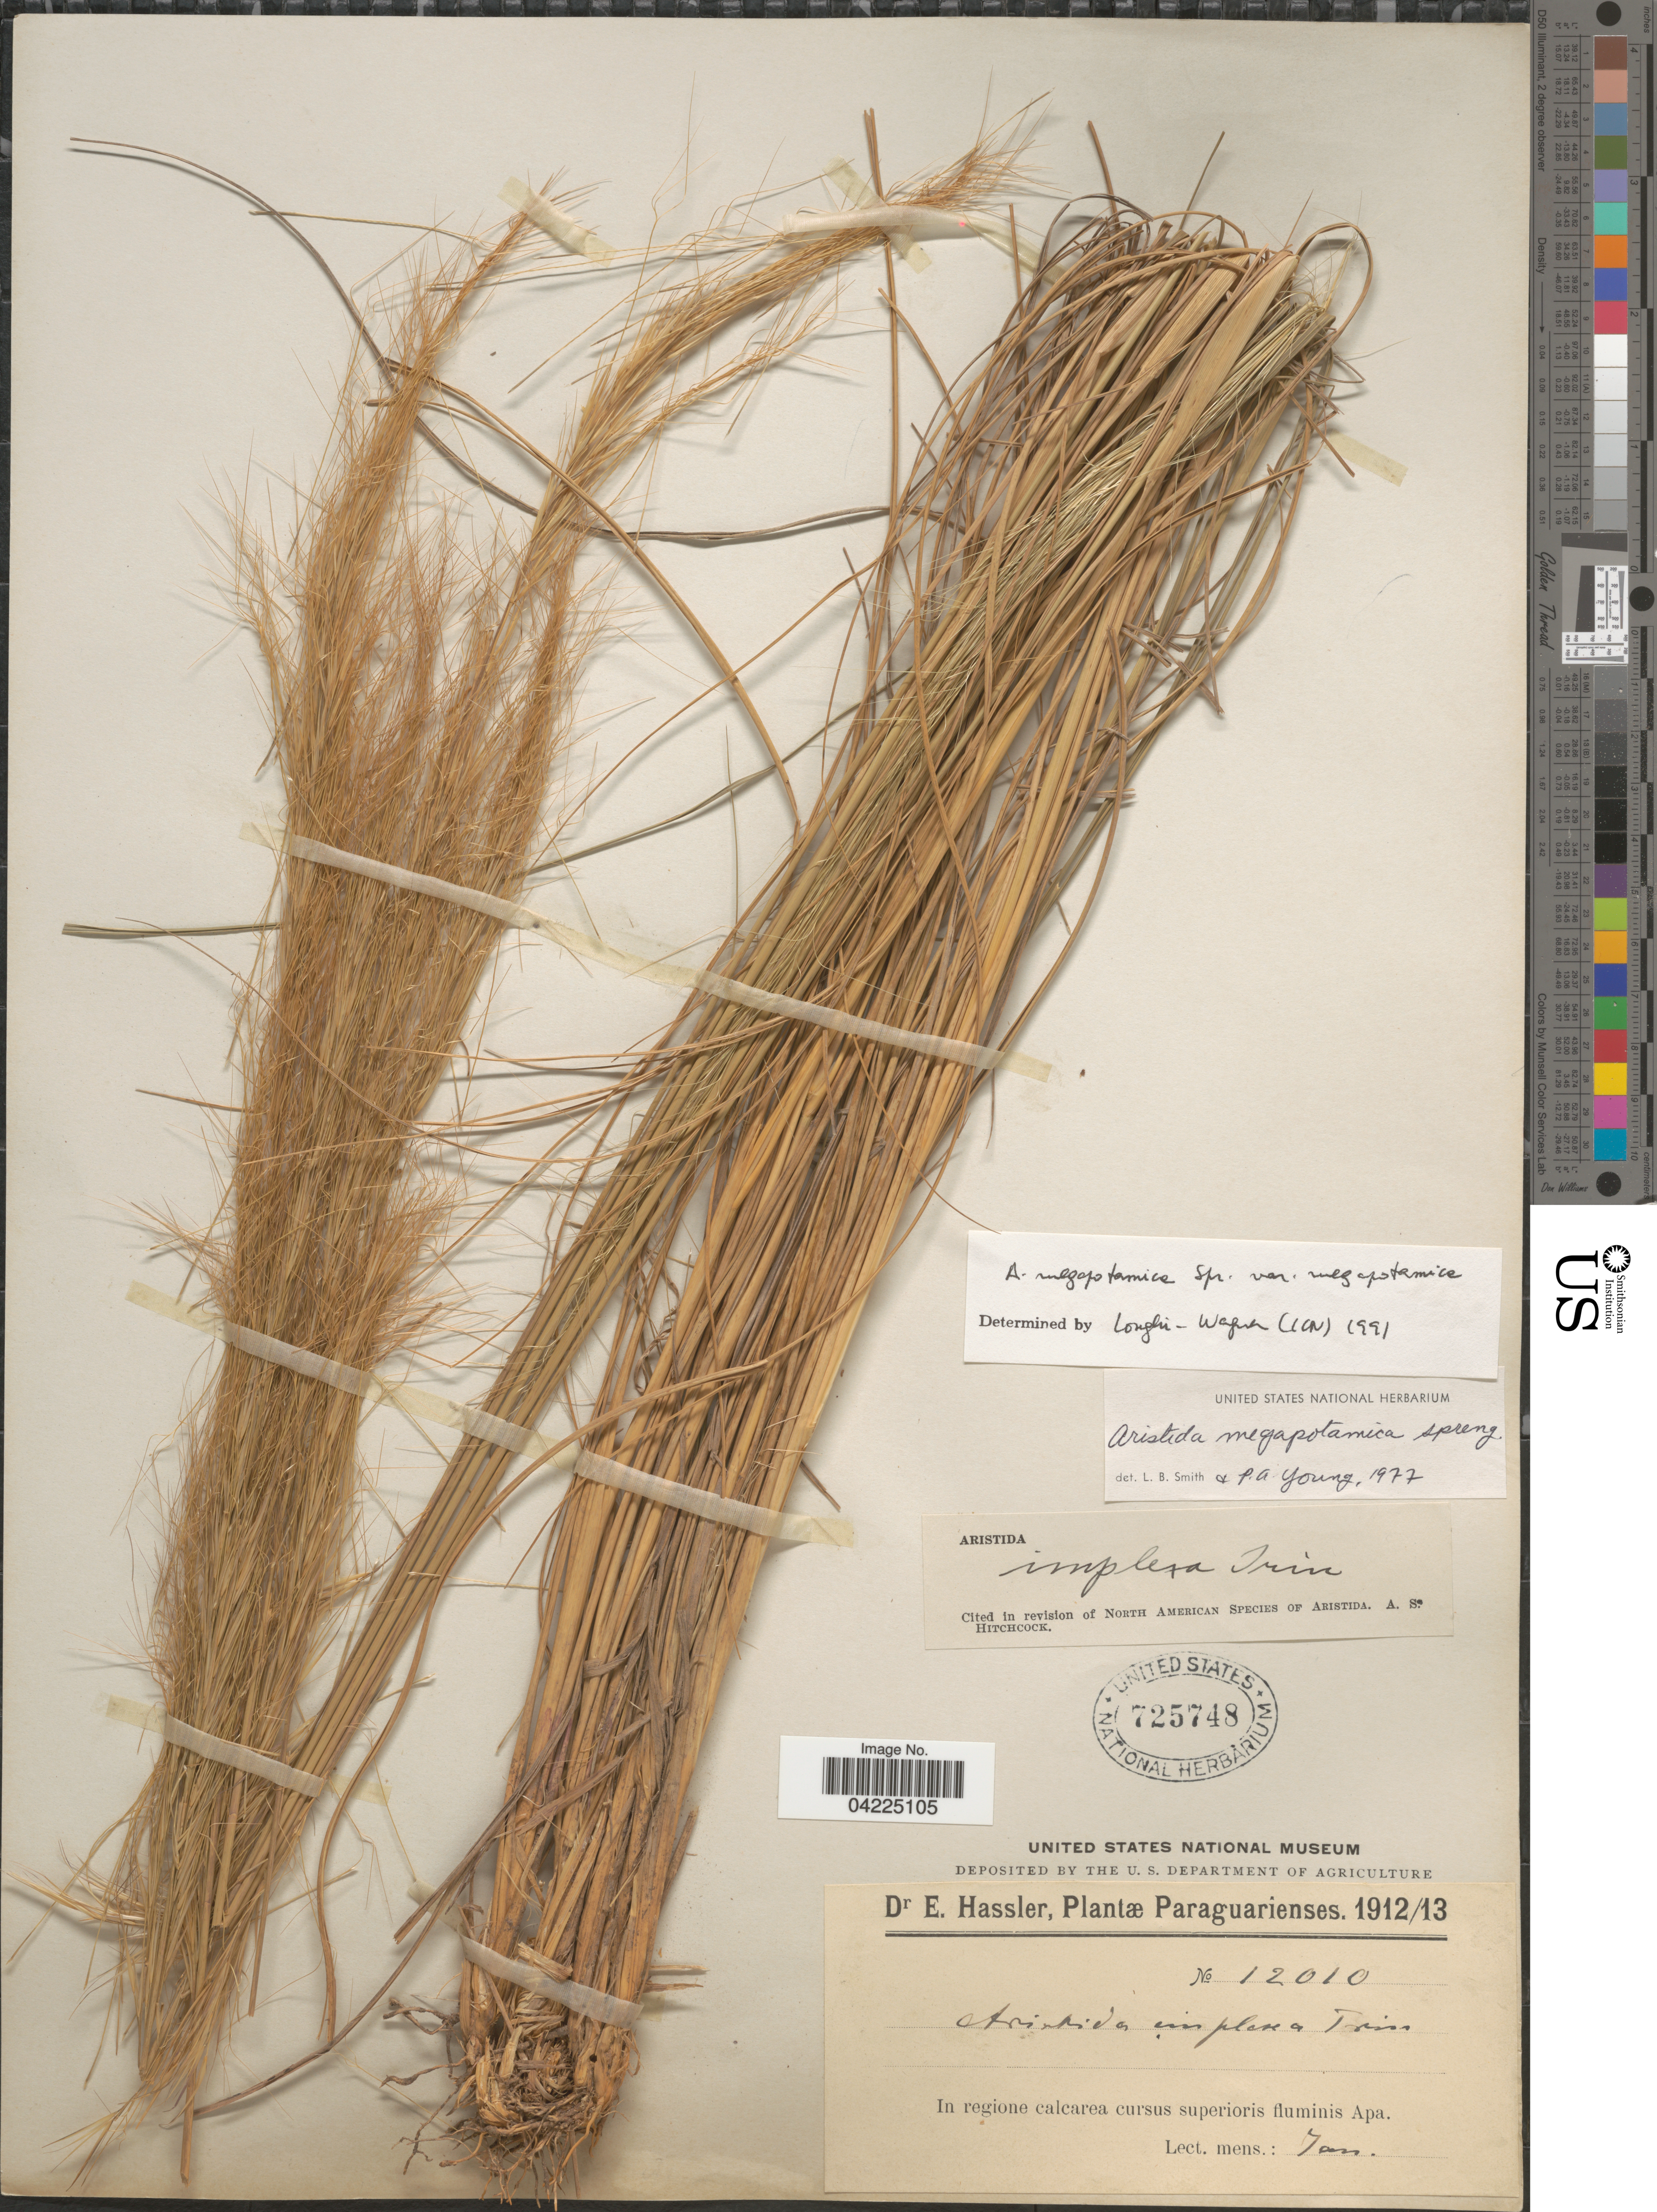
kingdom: Plantae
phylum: Tracheophyta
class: Liliopsida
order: Poales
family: Poaceae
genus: Aristida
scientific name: Aristida megapotamica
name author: Spreng.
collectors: E. Hassler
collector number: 12010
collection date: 1912-01/1913-01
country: Paraguay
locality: In regione calcarea cursus superioris fluminis Apa.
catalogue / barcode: US 725748